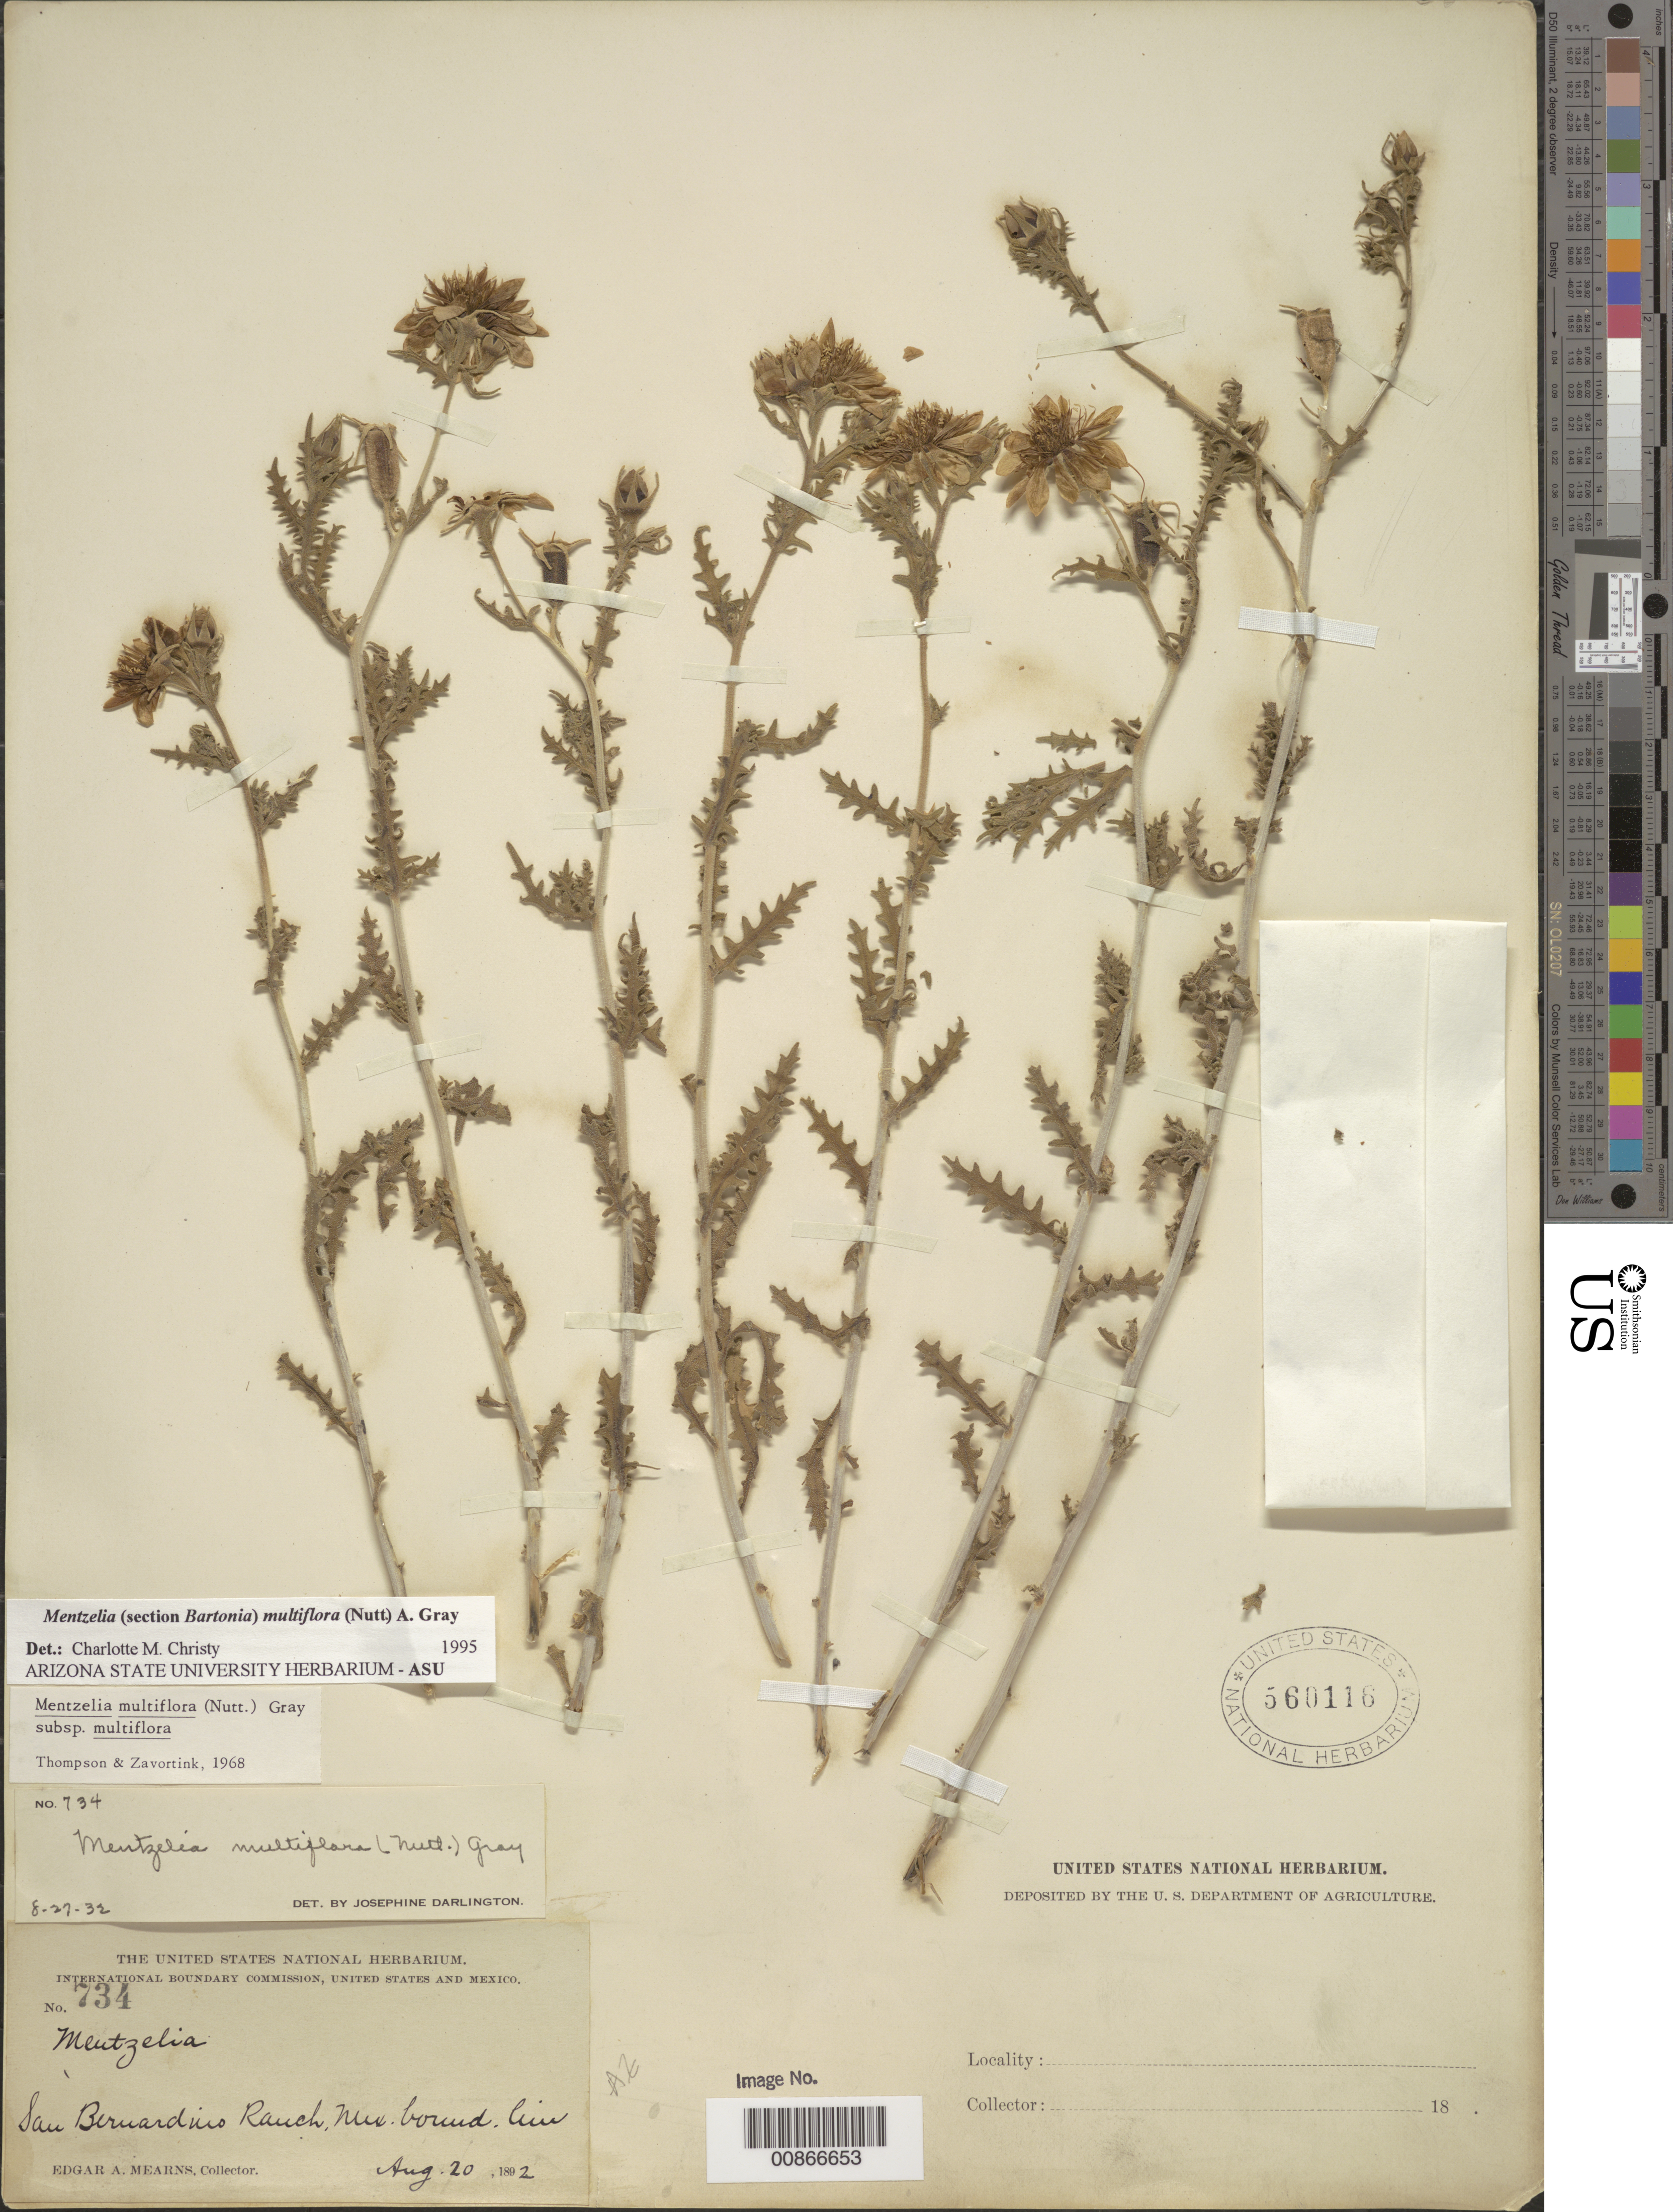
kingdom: Plantae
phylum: Tracheophyta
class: Magnoliopsida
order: Cornales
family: Loasaceae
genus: Mentzelia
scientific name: Mentzelia multiflora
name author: (Nutt.) A. Gray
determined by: Christy, C. M.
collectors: E. A. Mearns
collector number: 734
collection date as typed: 20 Aug 1892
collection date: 1892-08-20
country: United States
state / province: Arizona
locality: San Bernardino Ranch, Mexico Boundary Line.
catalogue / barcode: US 560116